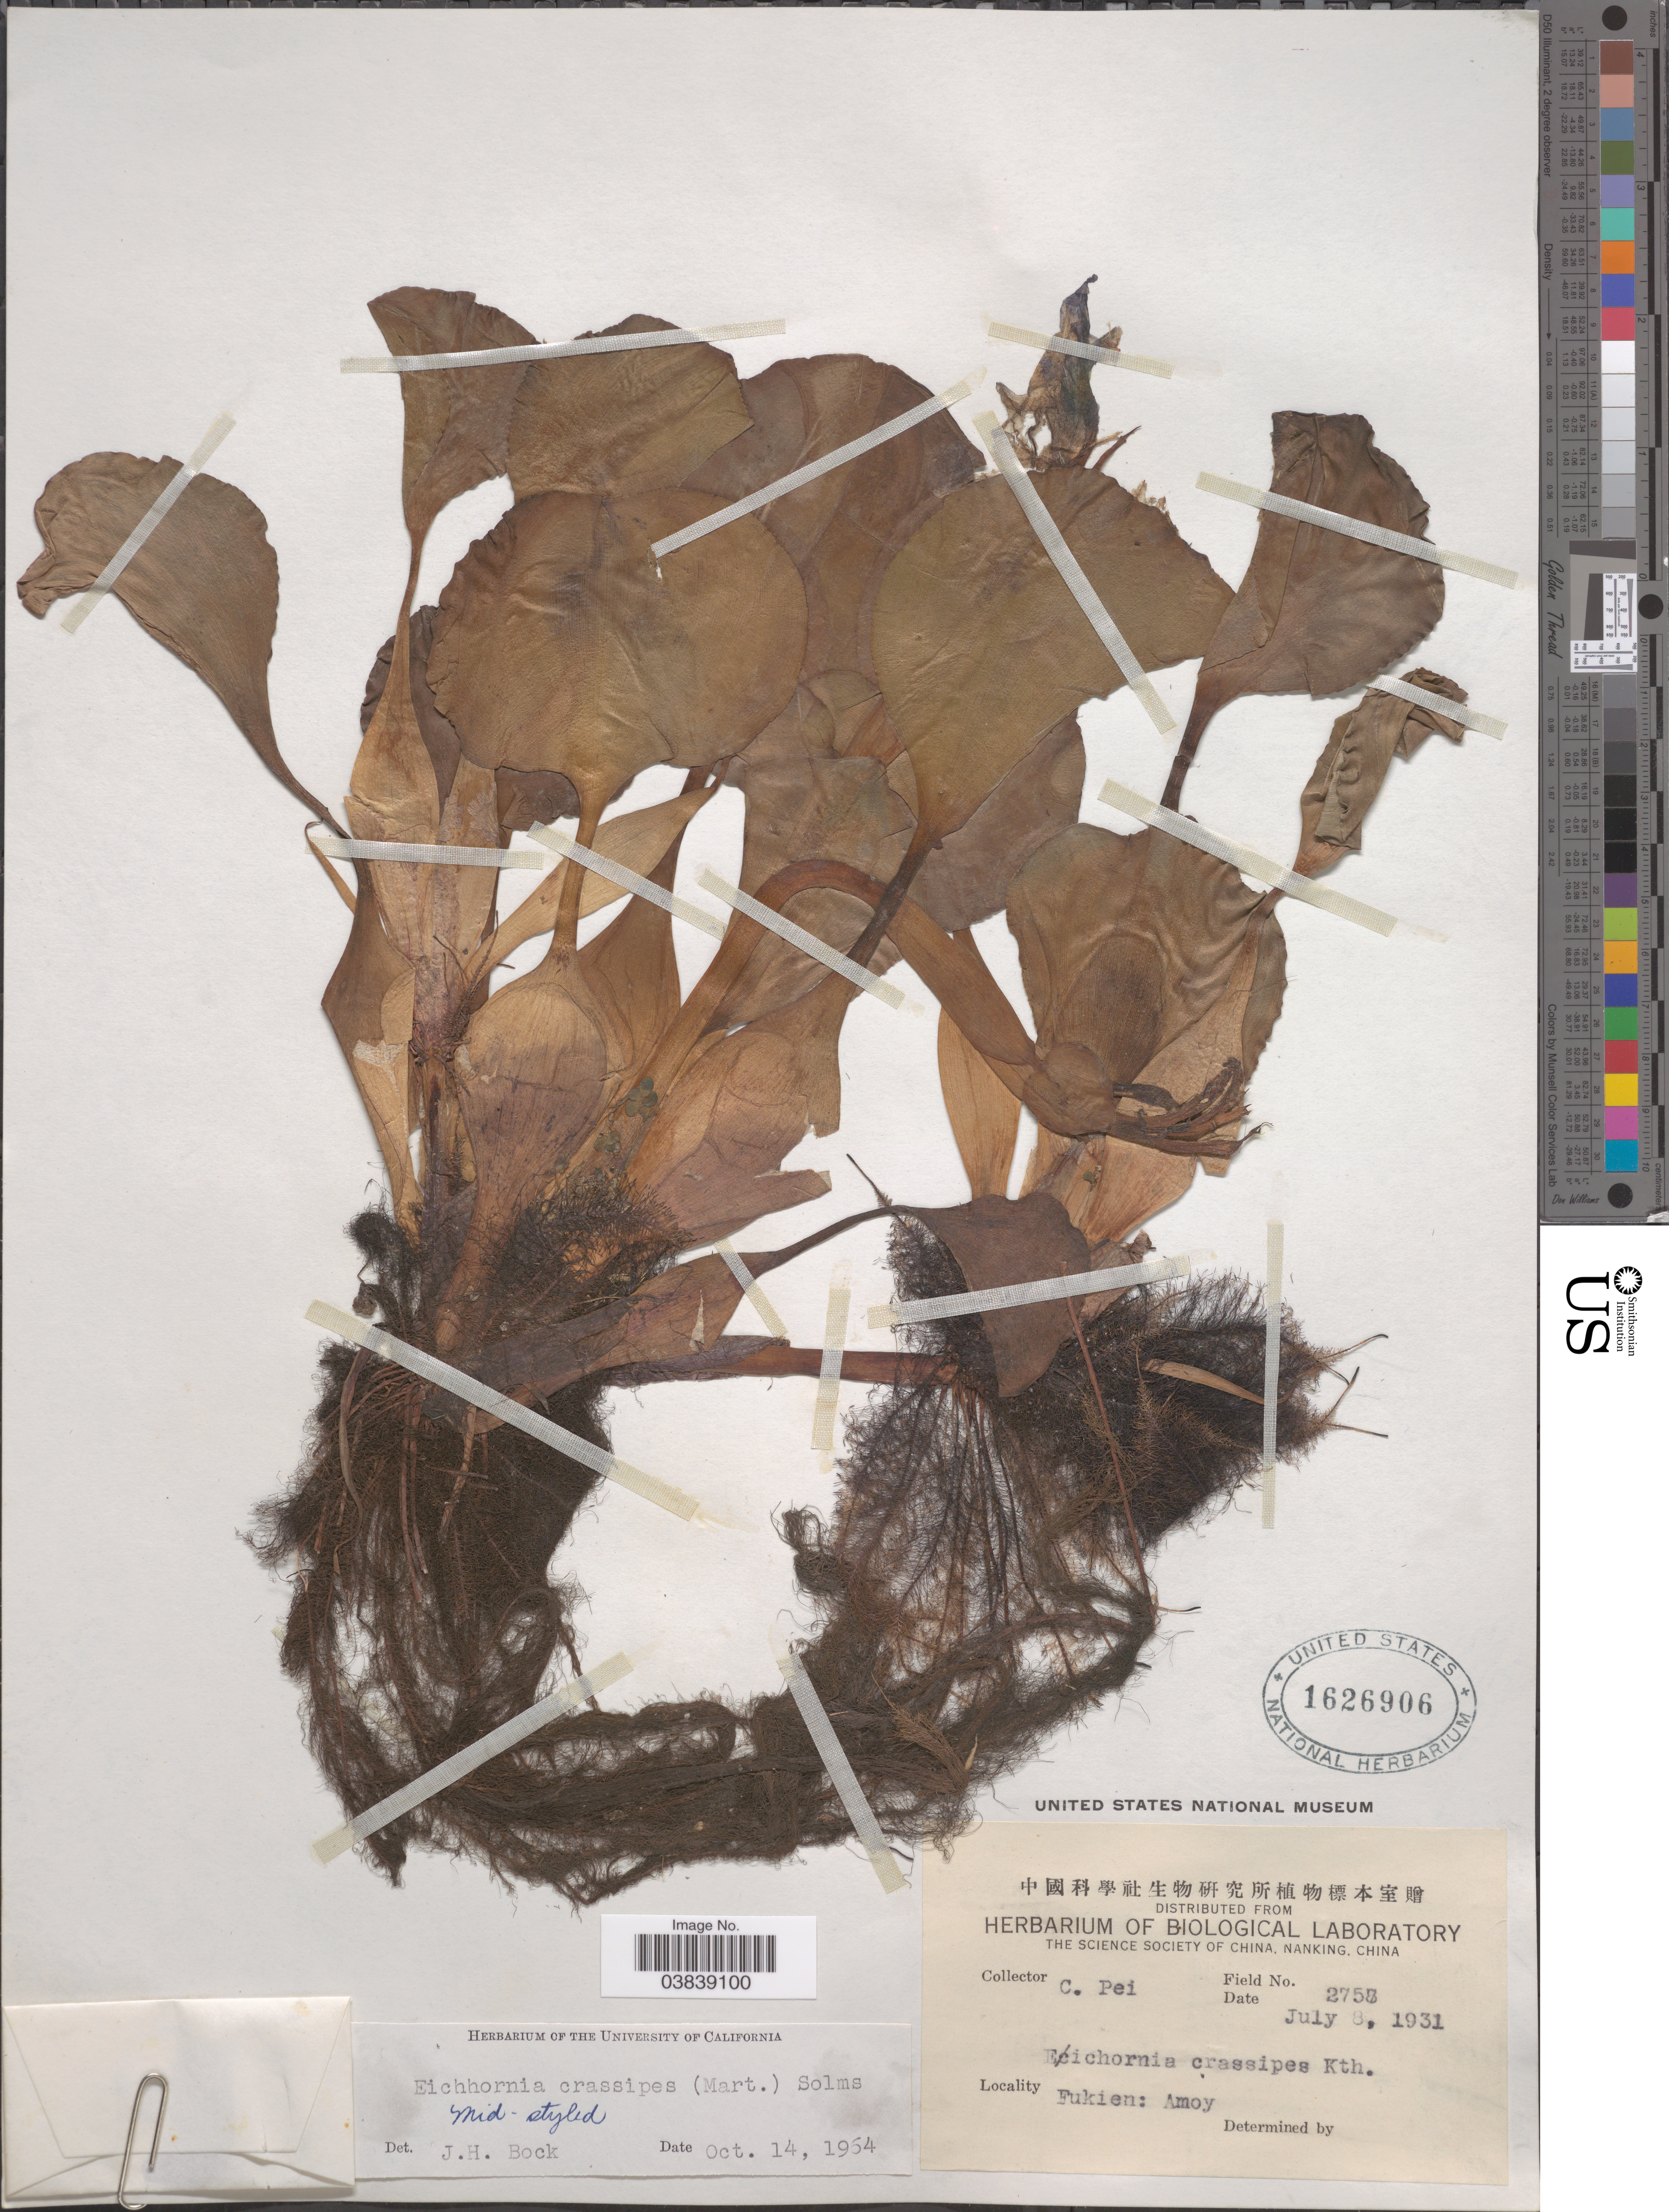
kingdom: Plantae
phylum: Tracheophyta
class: Liliopsida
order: Commelinales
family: Pontederiaceae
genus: Eichhornia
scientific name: Eichhornia crassipes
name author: (Mart.) Solms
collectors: C. P'ei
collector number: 2757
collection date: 1931-07-08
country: China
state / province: Fujian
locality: Fukien: Amoy.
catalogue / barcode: US 1626906